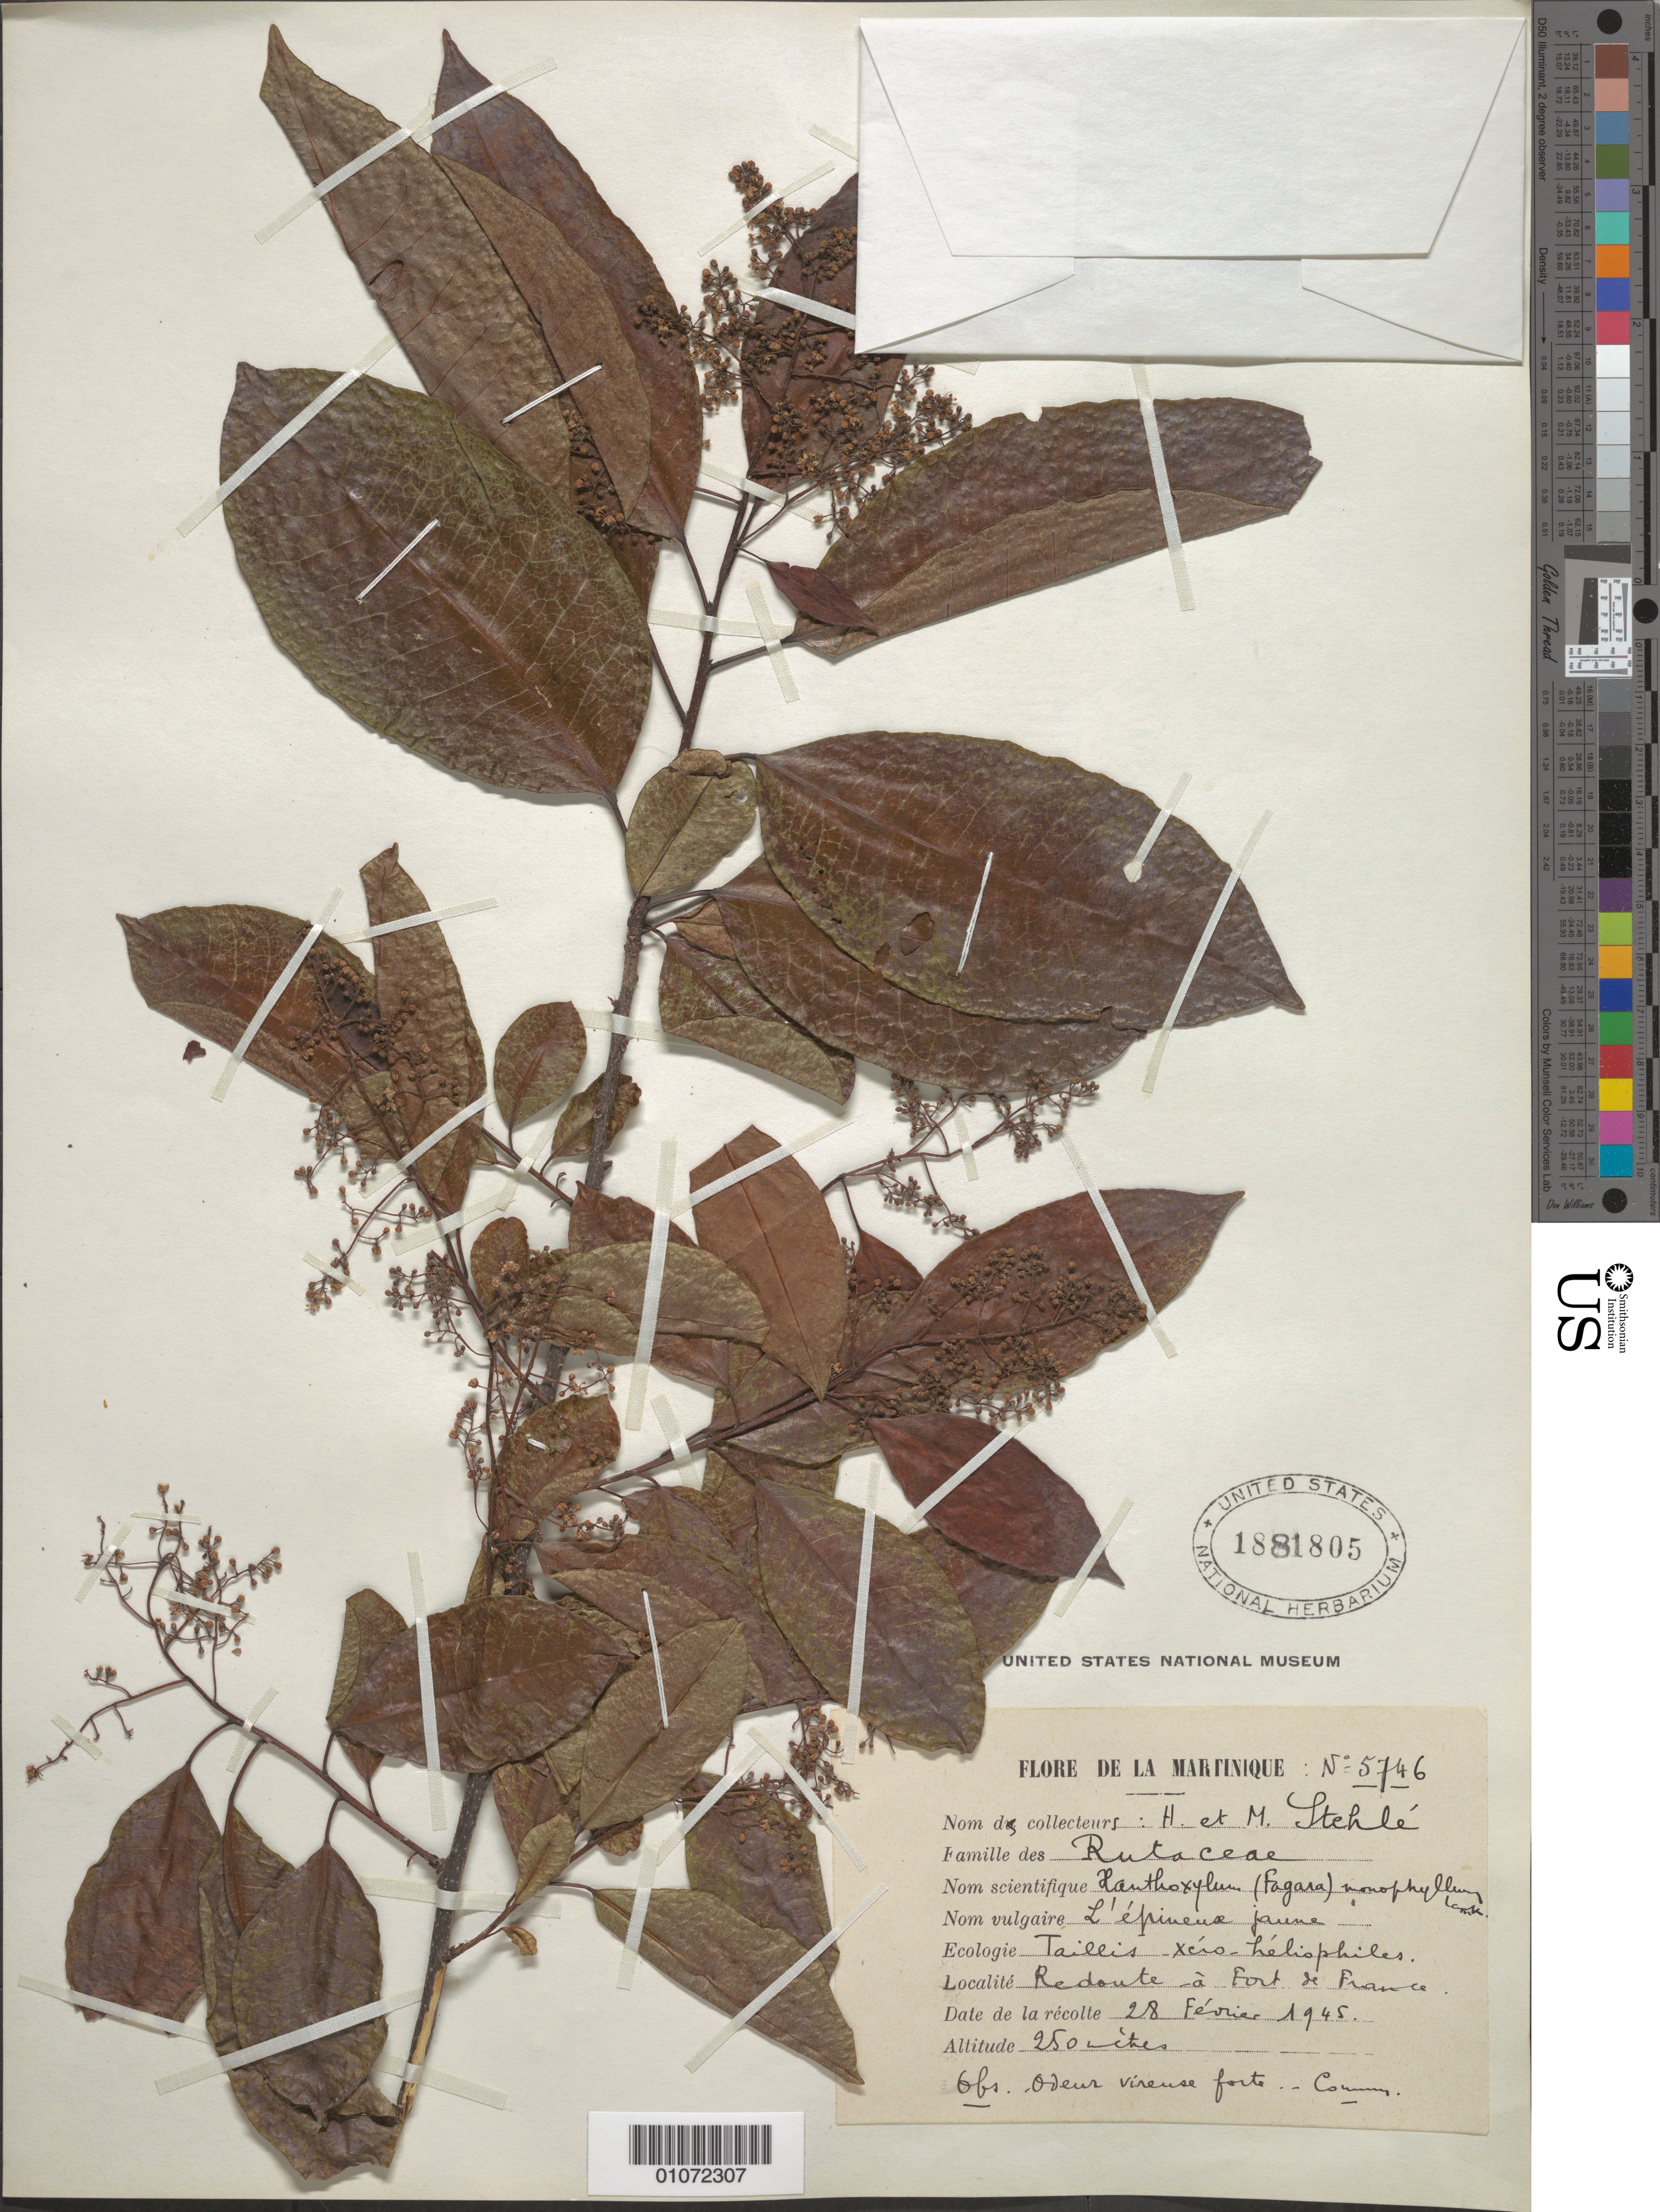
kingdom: Plantae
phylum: Tracheophyta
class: Magnoliopsida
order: Sapindales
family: Rutaceae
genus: Zanthoxylum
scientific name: Zanthoxylum monophyllum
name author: (Lam.) P. Wilson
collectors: H. Stehlé & M. Stehlé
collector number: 5746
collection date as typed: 28 Feb 1945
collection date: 1945-02-28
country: Martinique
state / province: Fort-de-France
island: Martinique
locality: Redoute a Fout de France; taillis xero-heliophiles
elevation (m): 250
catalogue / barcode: US 1881805